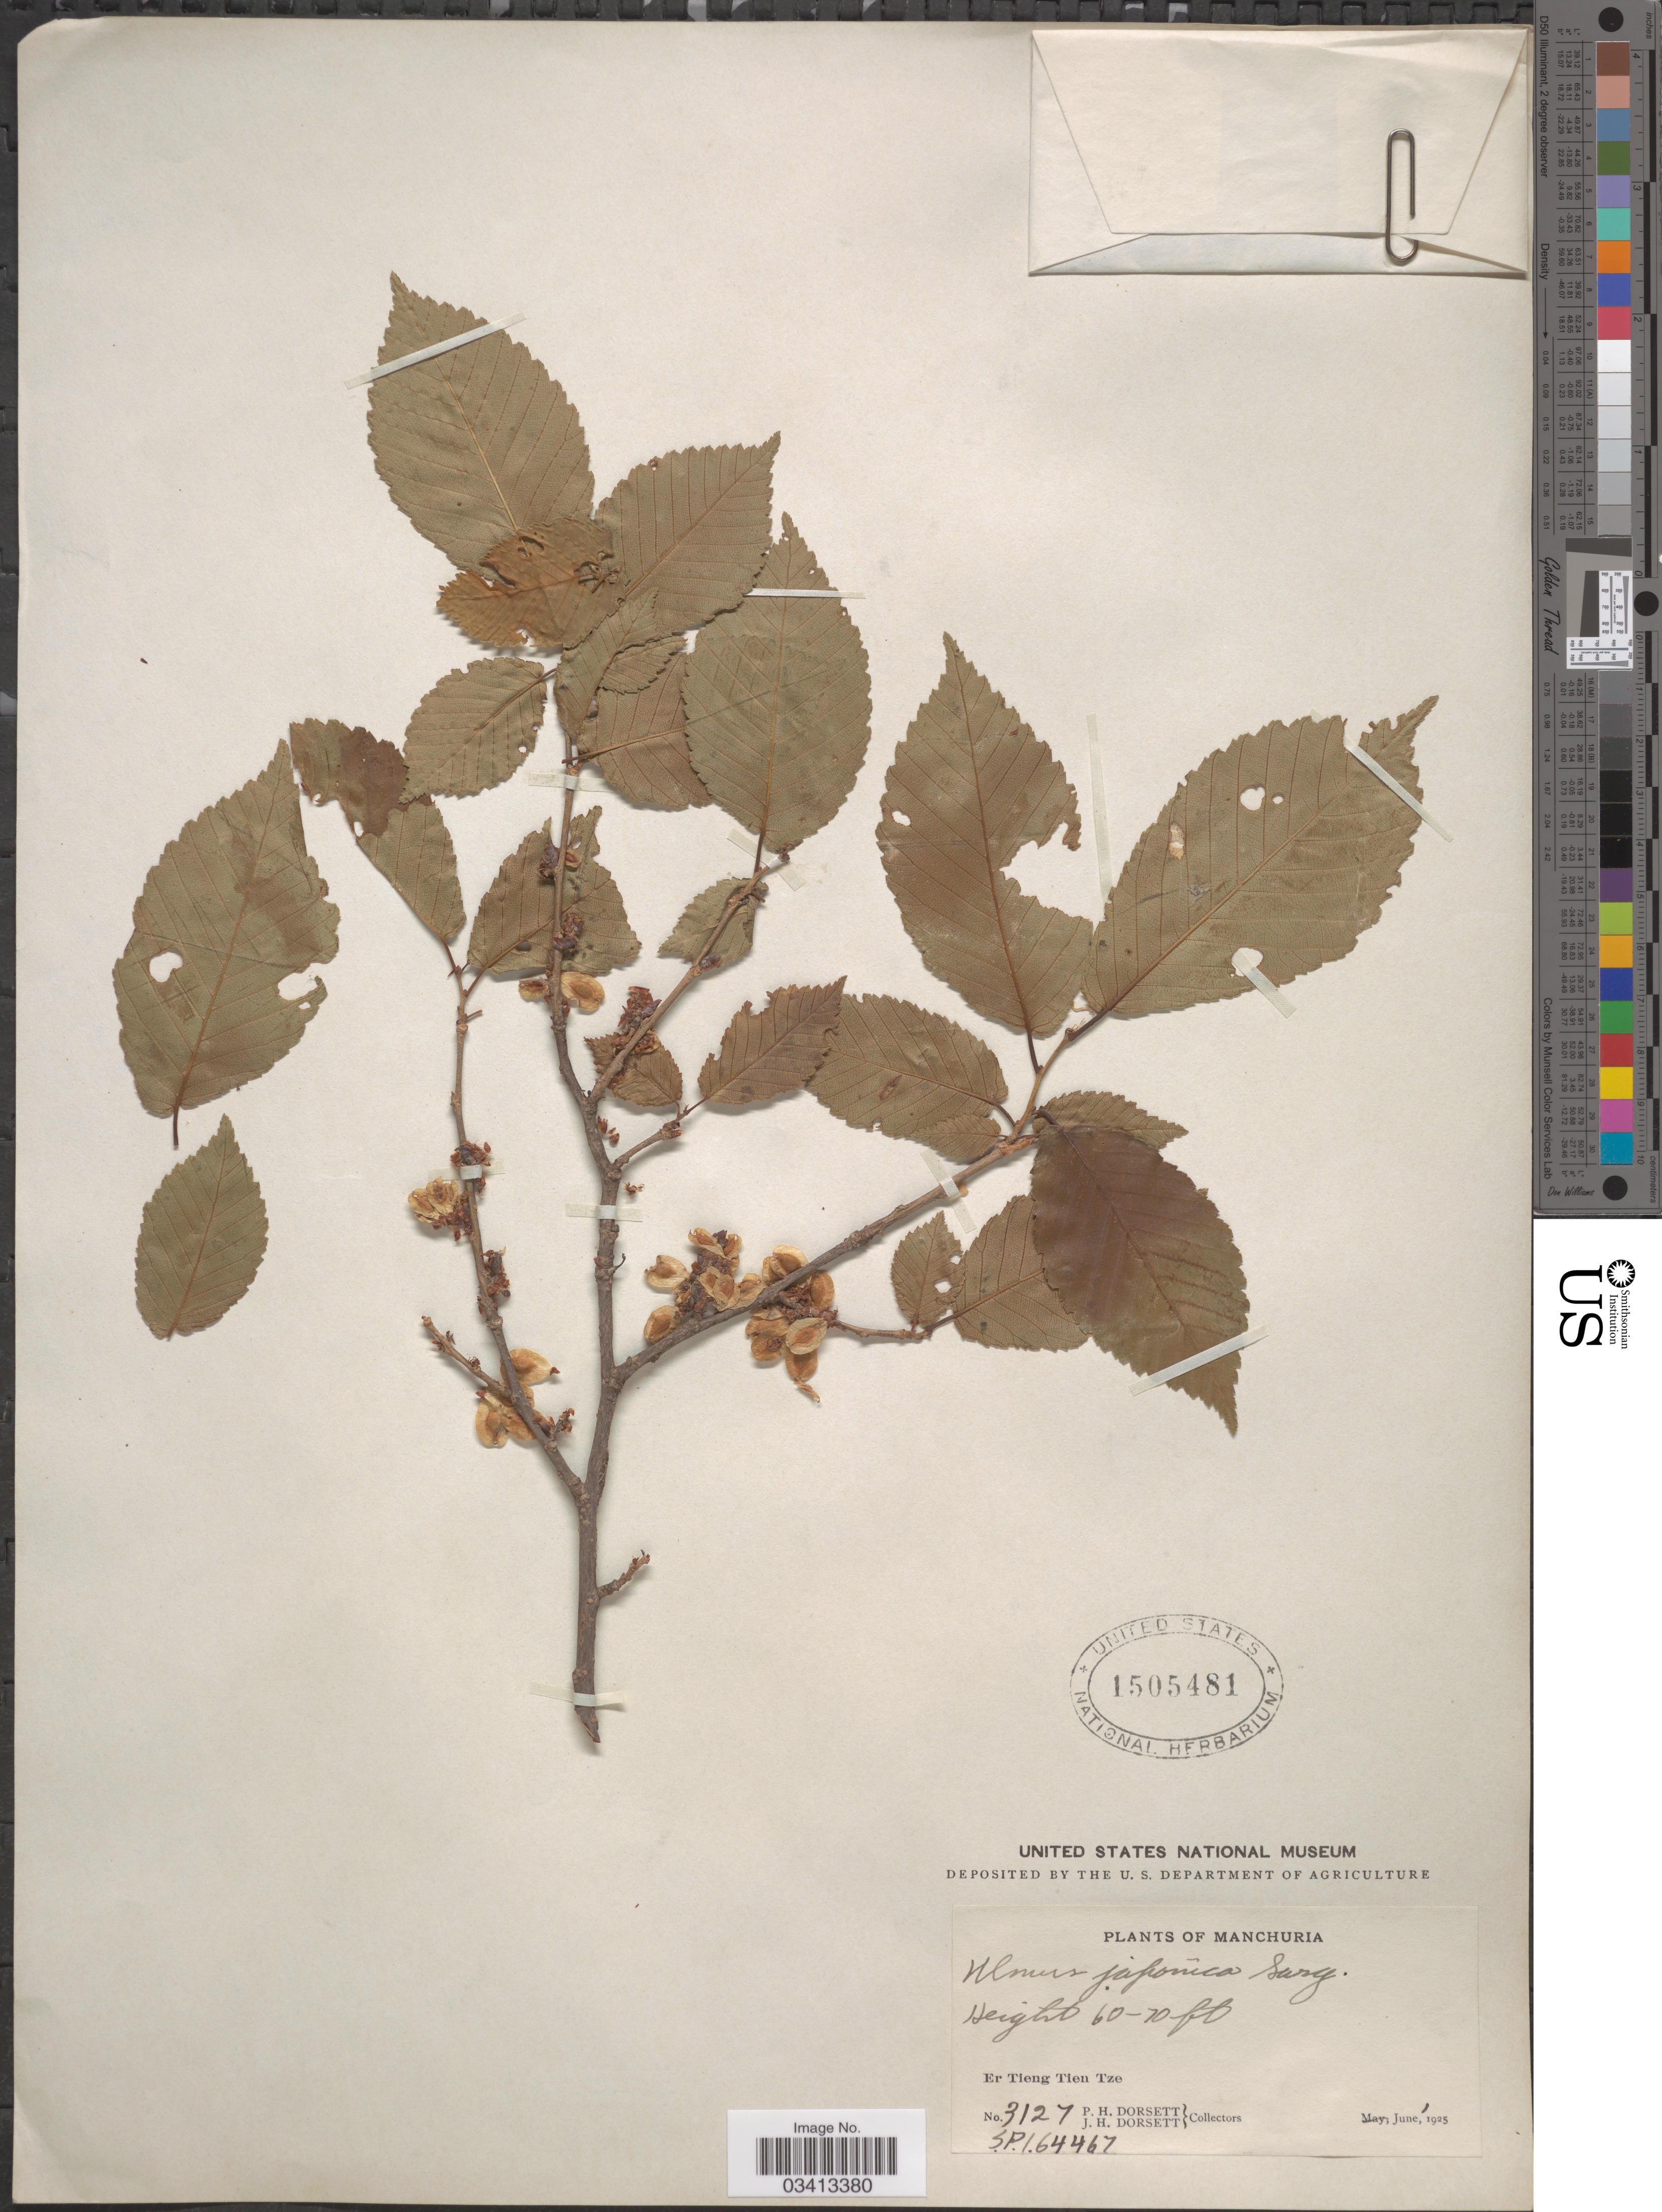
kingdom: Plantae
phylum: Tracheophyta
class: Magnoliopsida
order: Rosales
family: Ulmaceae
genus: Ulmus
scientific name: Ulmus japonica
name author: Sarg.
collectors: P. H. Dorsett & J. Dorsett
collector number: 3127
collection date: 1925-06-01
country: China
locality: Manchuria. Er Tieng Tien Tze.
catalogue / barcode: US 1505481